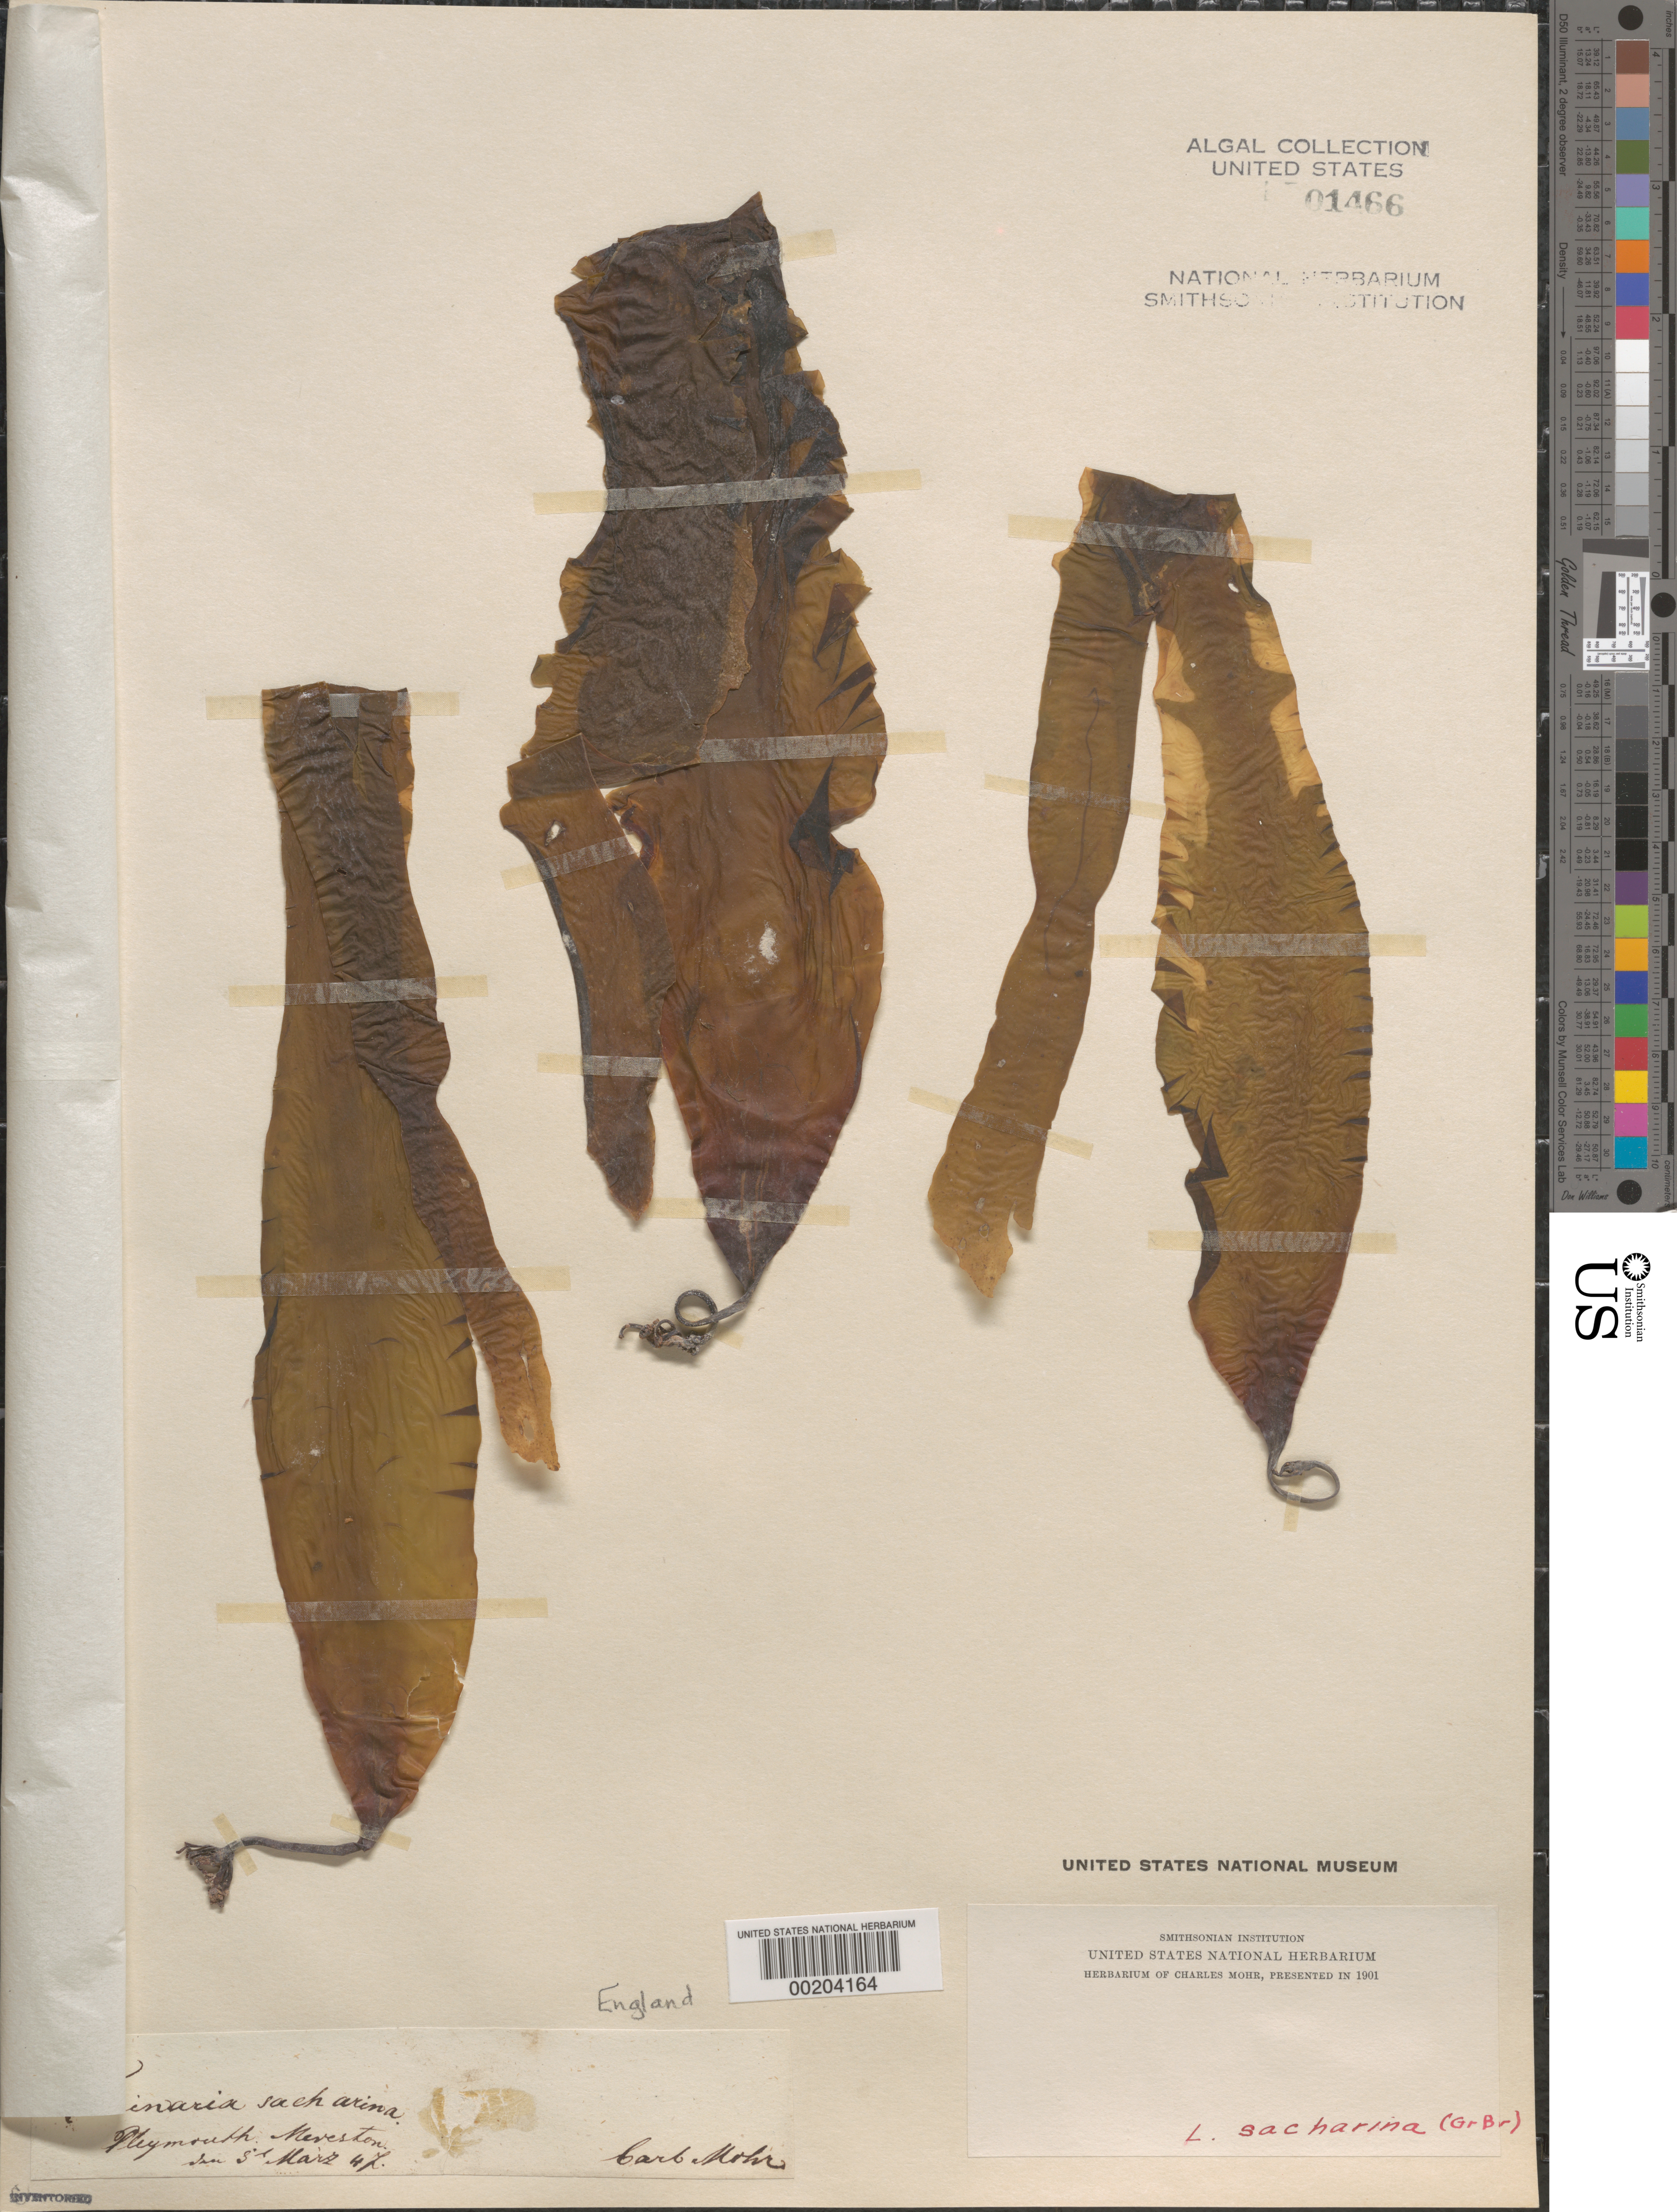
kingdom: Chromista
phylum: Ochrophyta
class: Phaeophyceae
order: Laminariales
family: Laminariaceae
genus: Saccharina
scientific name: Saccharina latissima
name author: C.E. Lane et al.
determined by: Algae name updating Project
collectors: C. T. Mohr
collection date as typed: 08 Mar 1847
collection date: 1847-03-08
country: United Kingdom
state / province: England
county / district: Devon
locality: Plymouth, Mereston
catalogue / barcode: US 1466